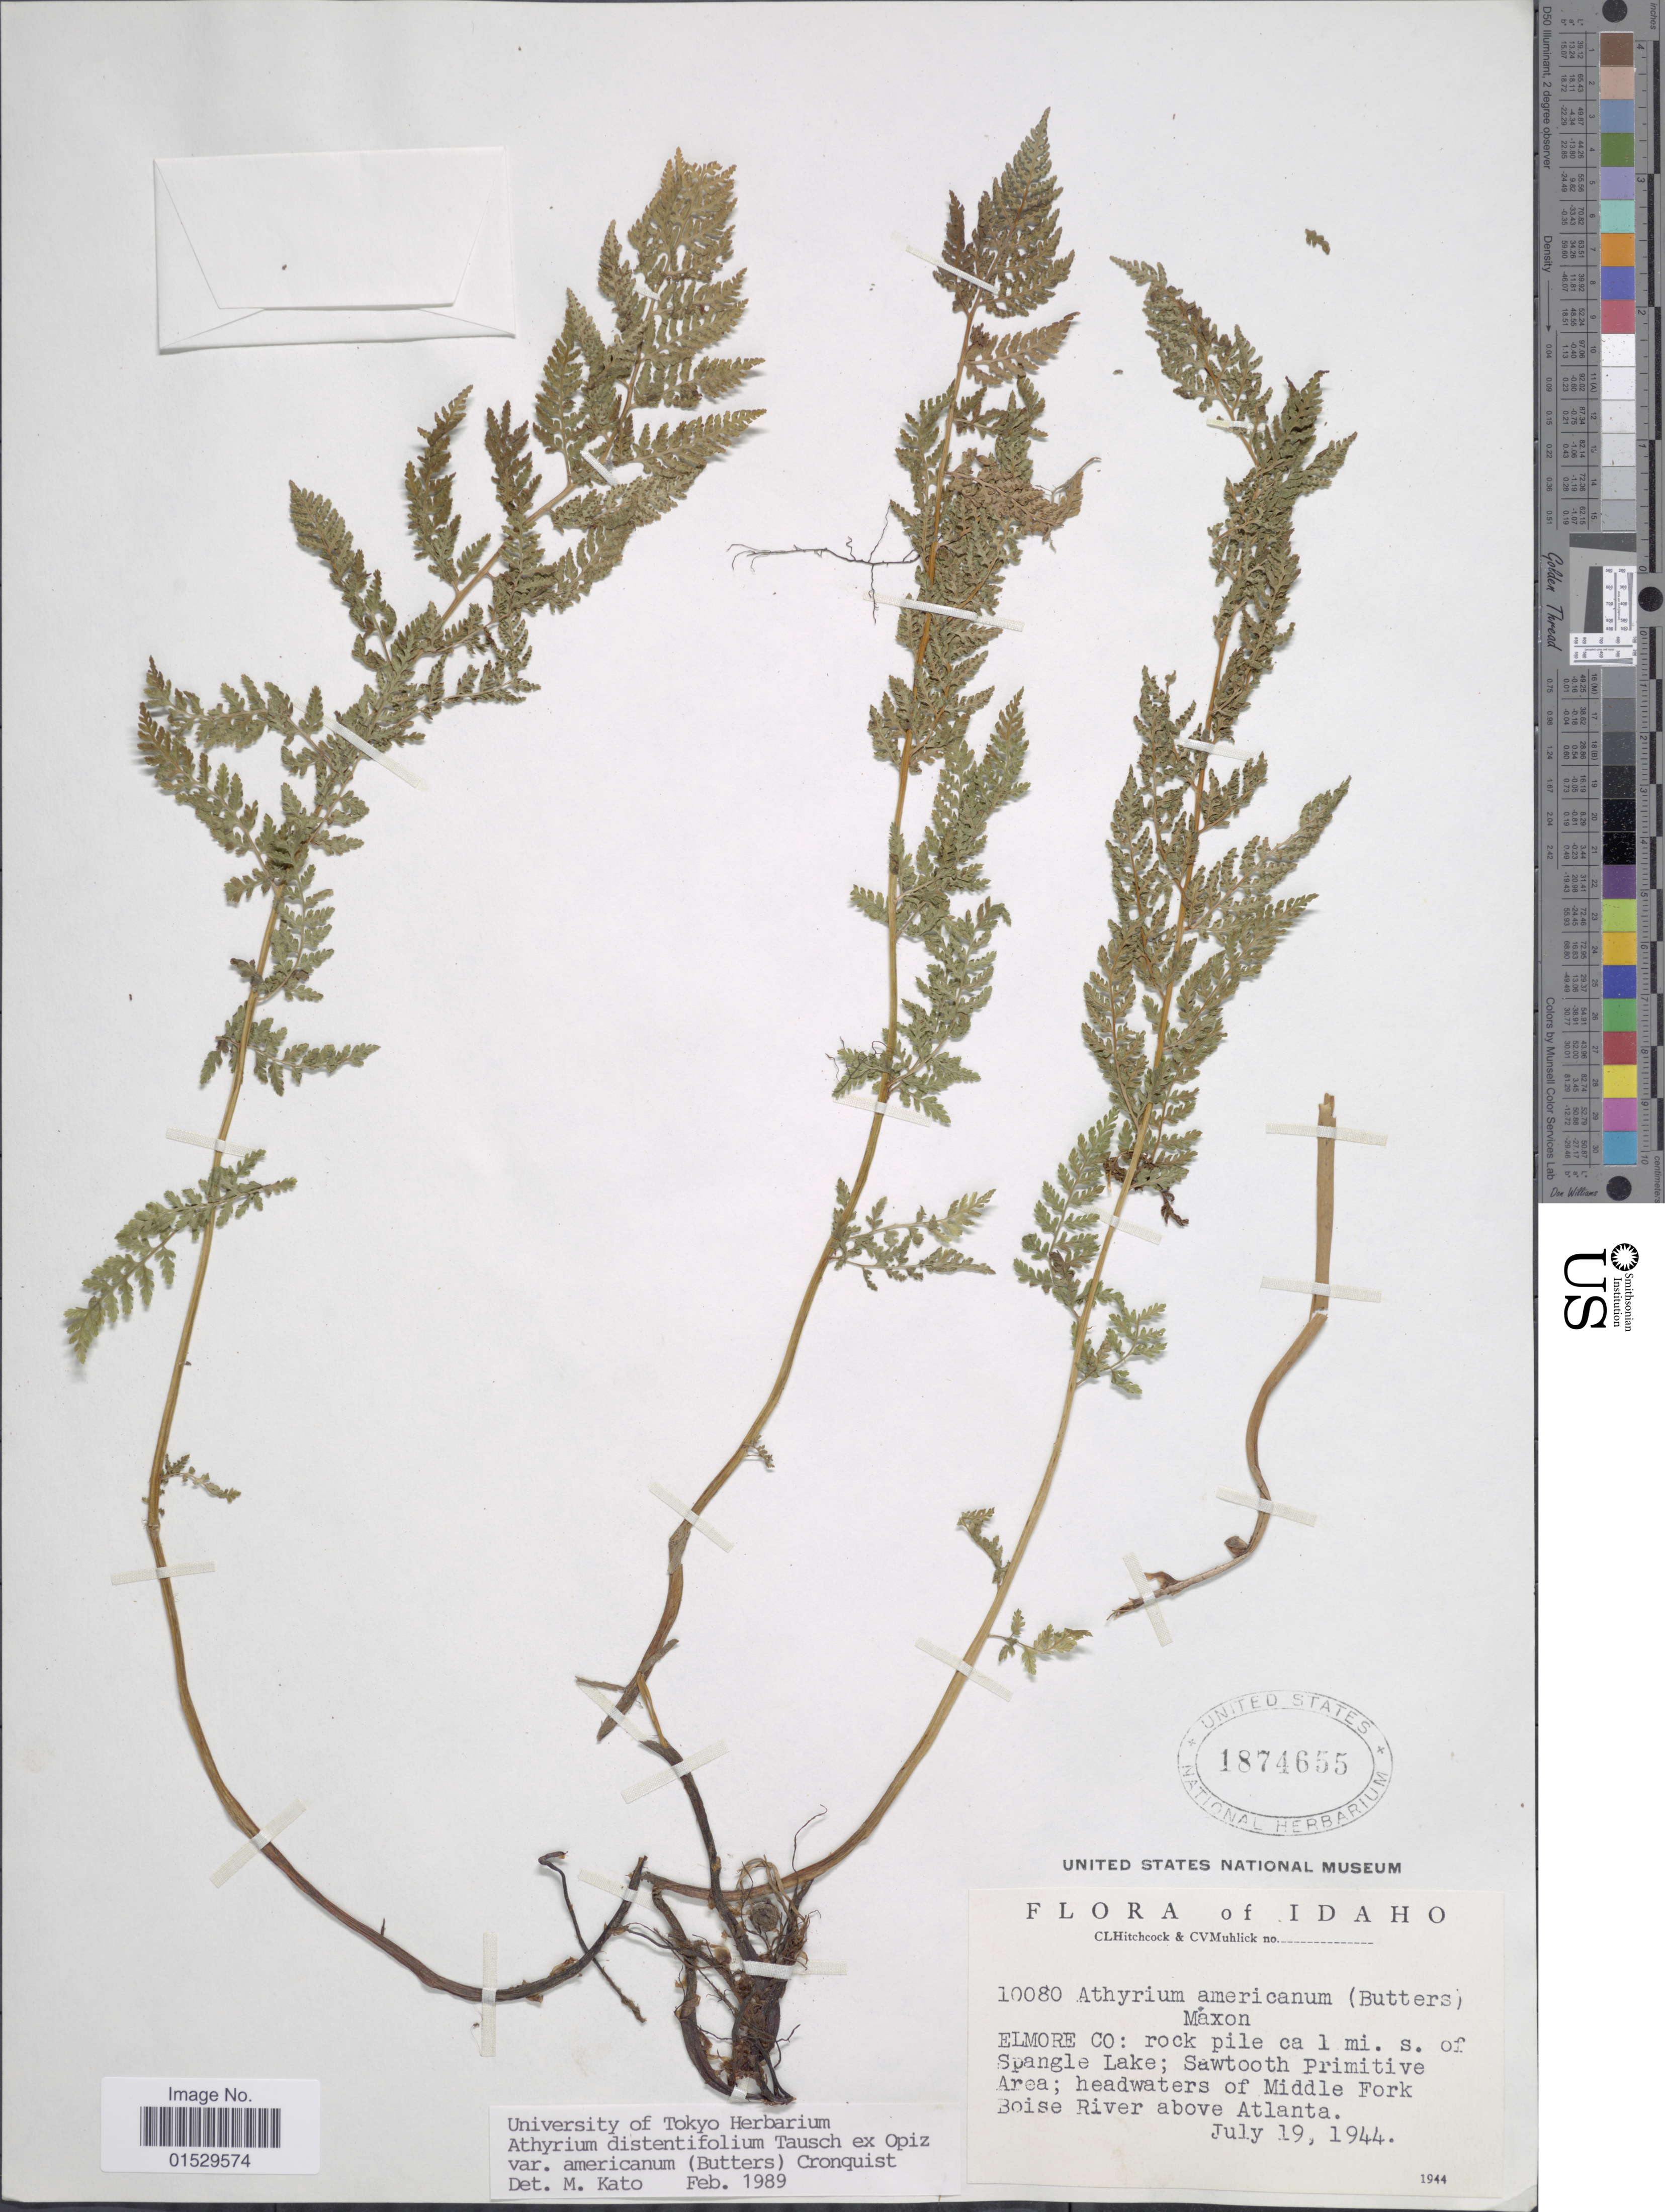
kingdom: Plantae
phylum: Tracheophyta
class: Polypodiopsida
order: Polypodiales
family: Athyriaceae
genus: Athyrium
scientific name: Athyrium distentifolilum subsp. americanum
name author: (Butters) Hultén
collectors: C. L. Hitchcock & C. V. Muhlick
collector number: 10080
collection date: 1944-07-19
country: United States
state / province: Idaho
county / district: Elmore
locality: rock pile ca 1 mi. s. of Spangle Lake; Sawtooth Primitive Area; headwaters of Middle Fork Boise river above Atlanta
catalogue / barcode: US 1874655